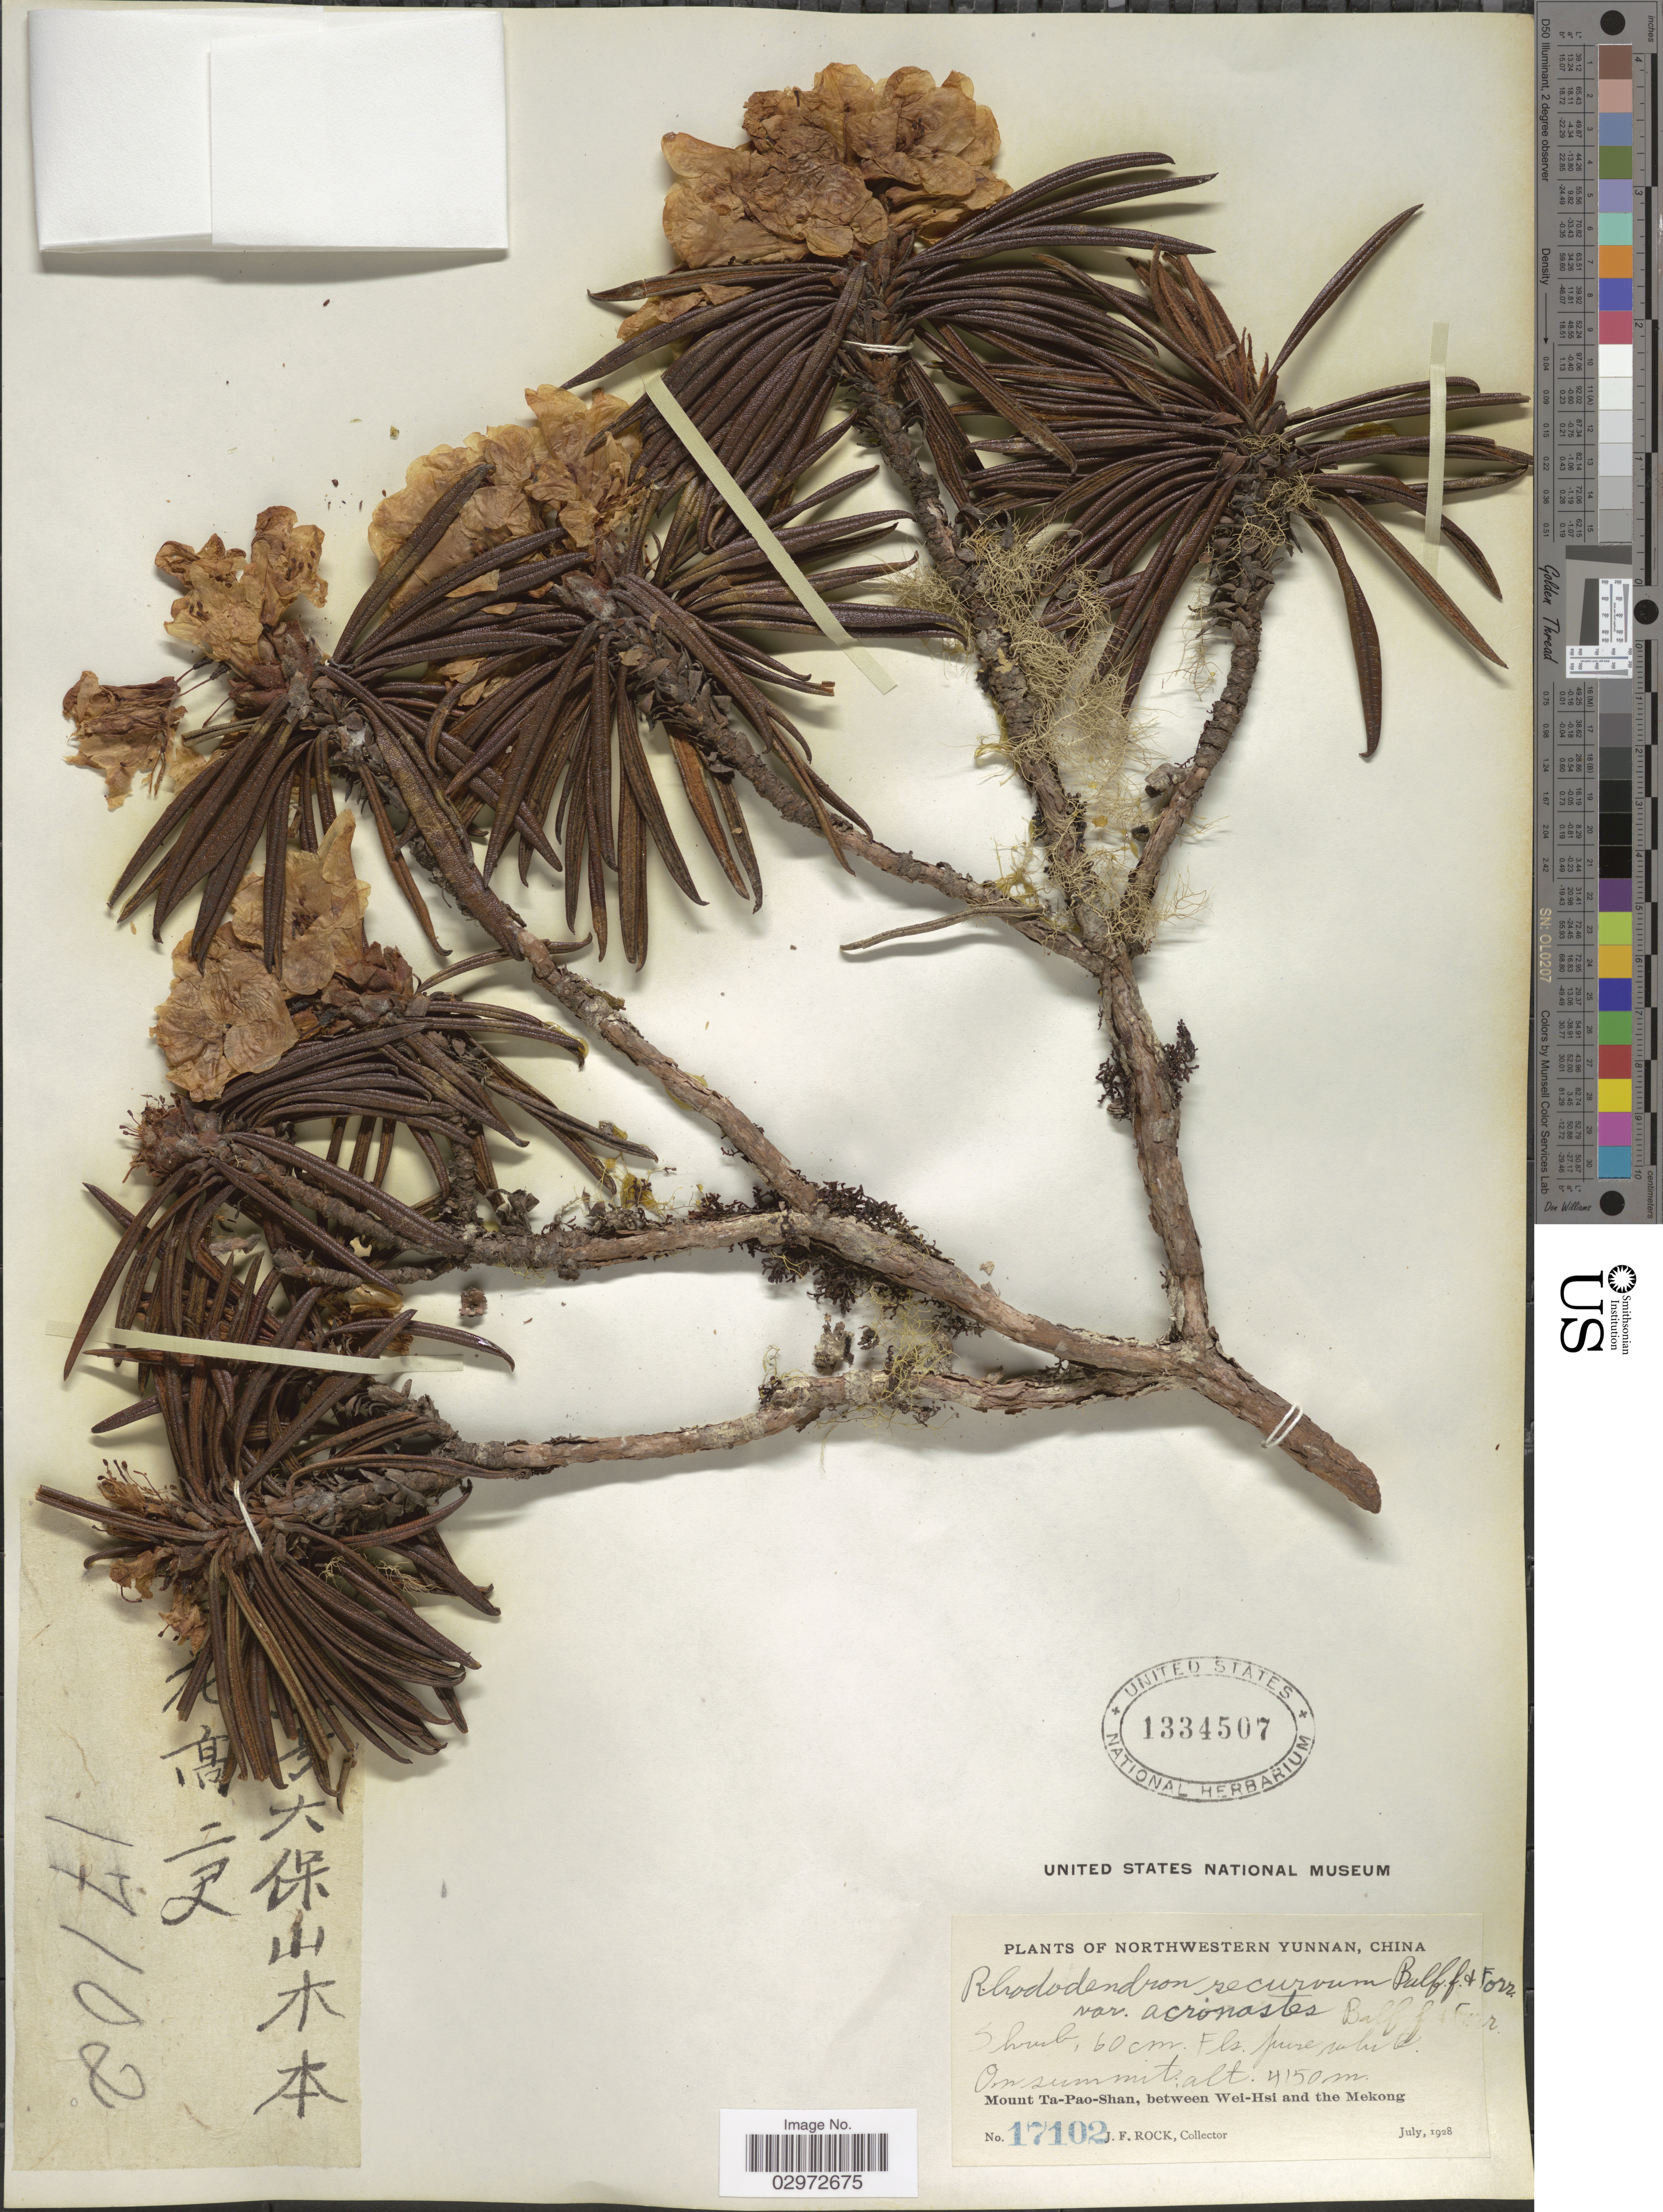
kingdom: Plantae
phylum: Tracheophyta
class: Magnoliopsida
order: Ericales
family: Ericaceae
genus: Rhododendron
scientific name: Rhododendron recurvum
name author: Balf. f. & Forrest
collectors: J. Rock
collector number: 17102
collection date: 1928-07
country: China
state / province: Yunnan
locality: Northwestern Yunnan. Mount Ta-Pao-Shan, between Wei-Hsi and the Mekong.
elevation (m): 4150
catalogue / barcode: US 1334507